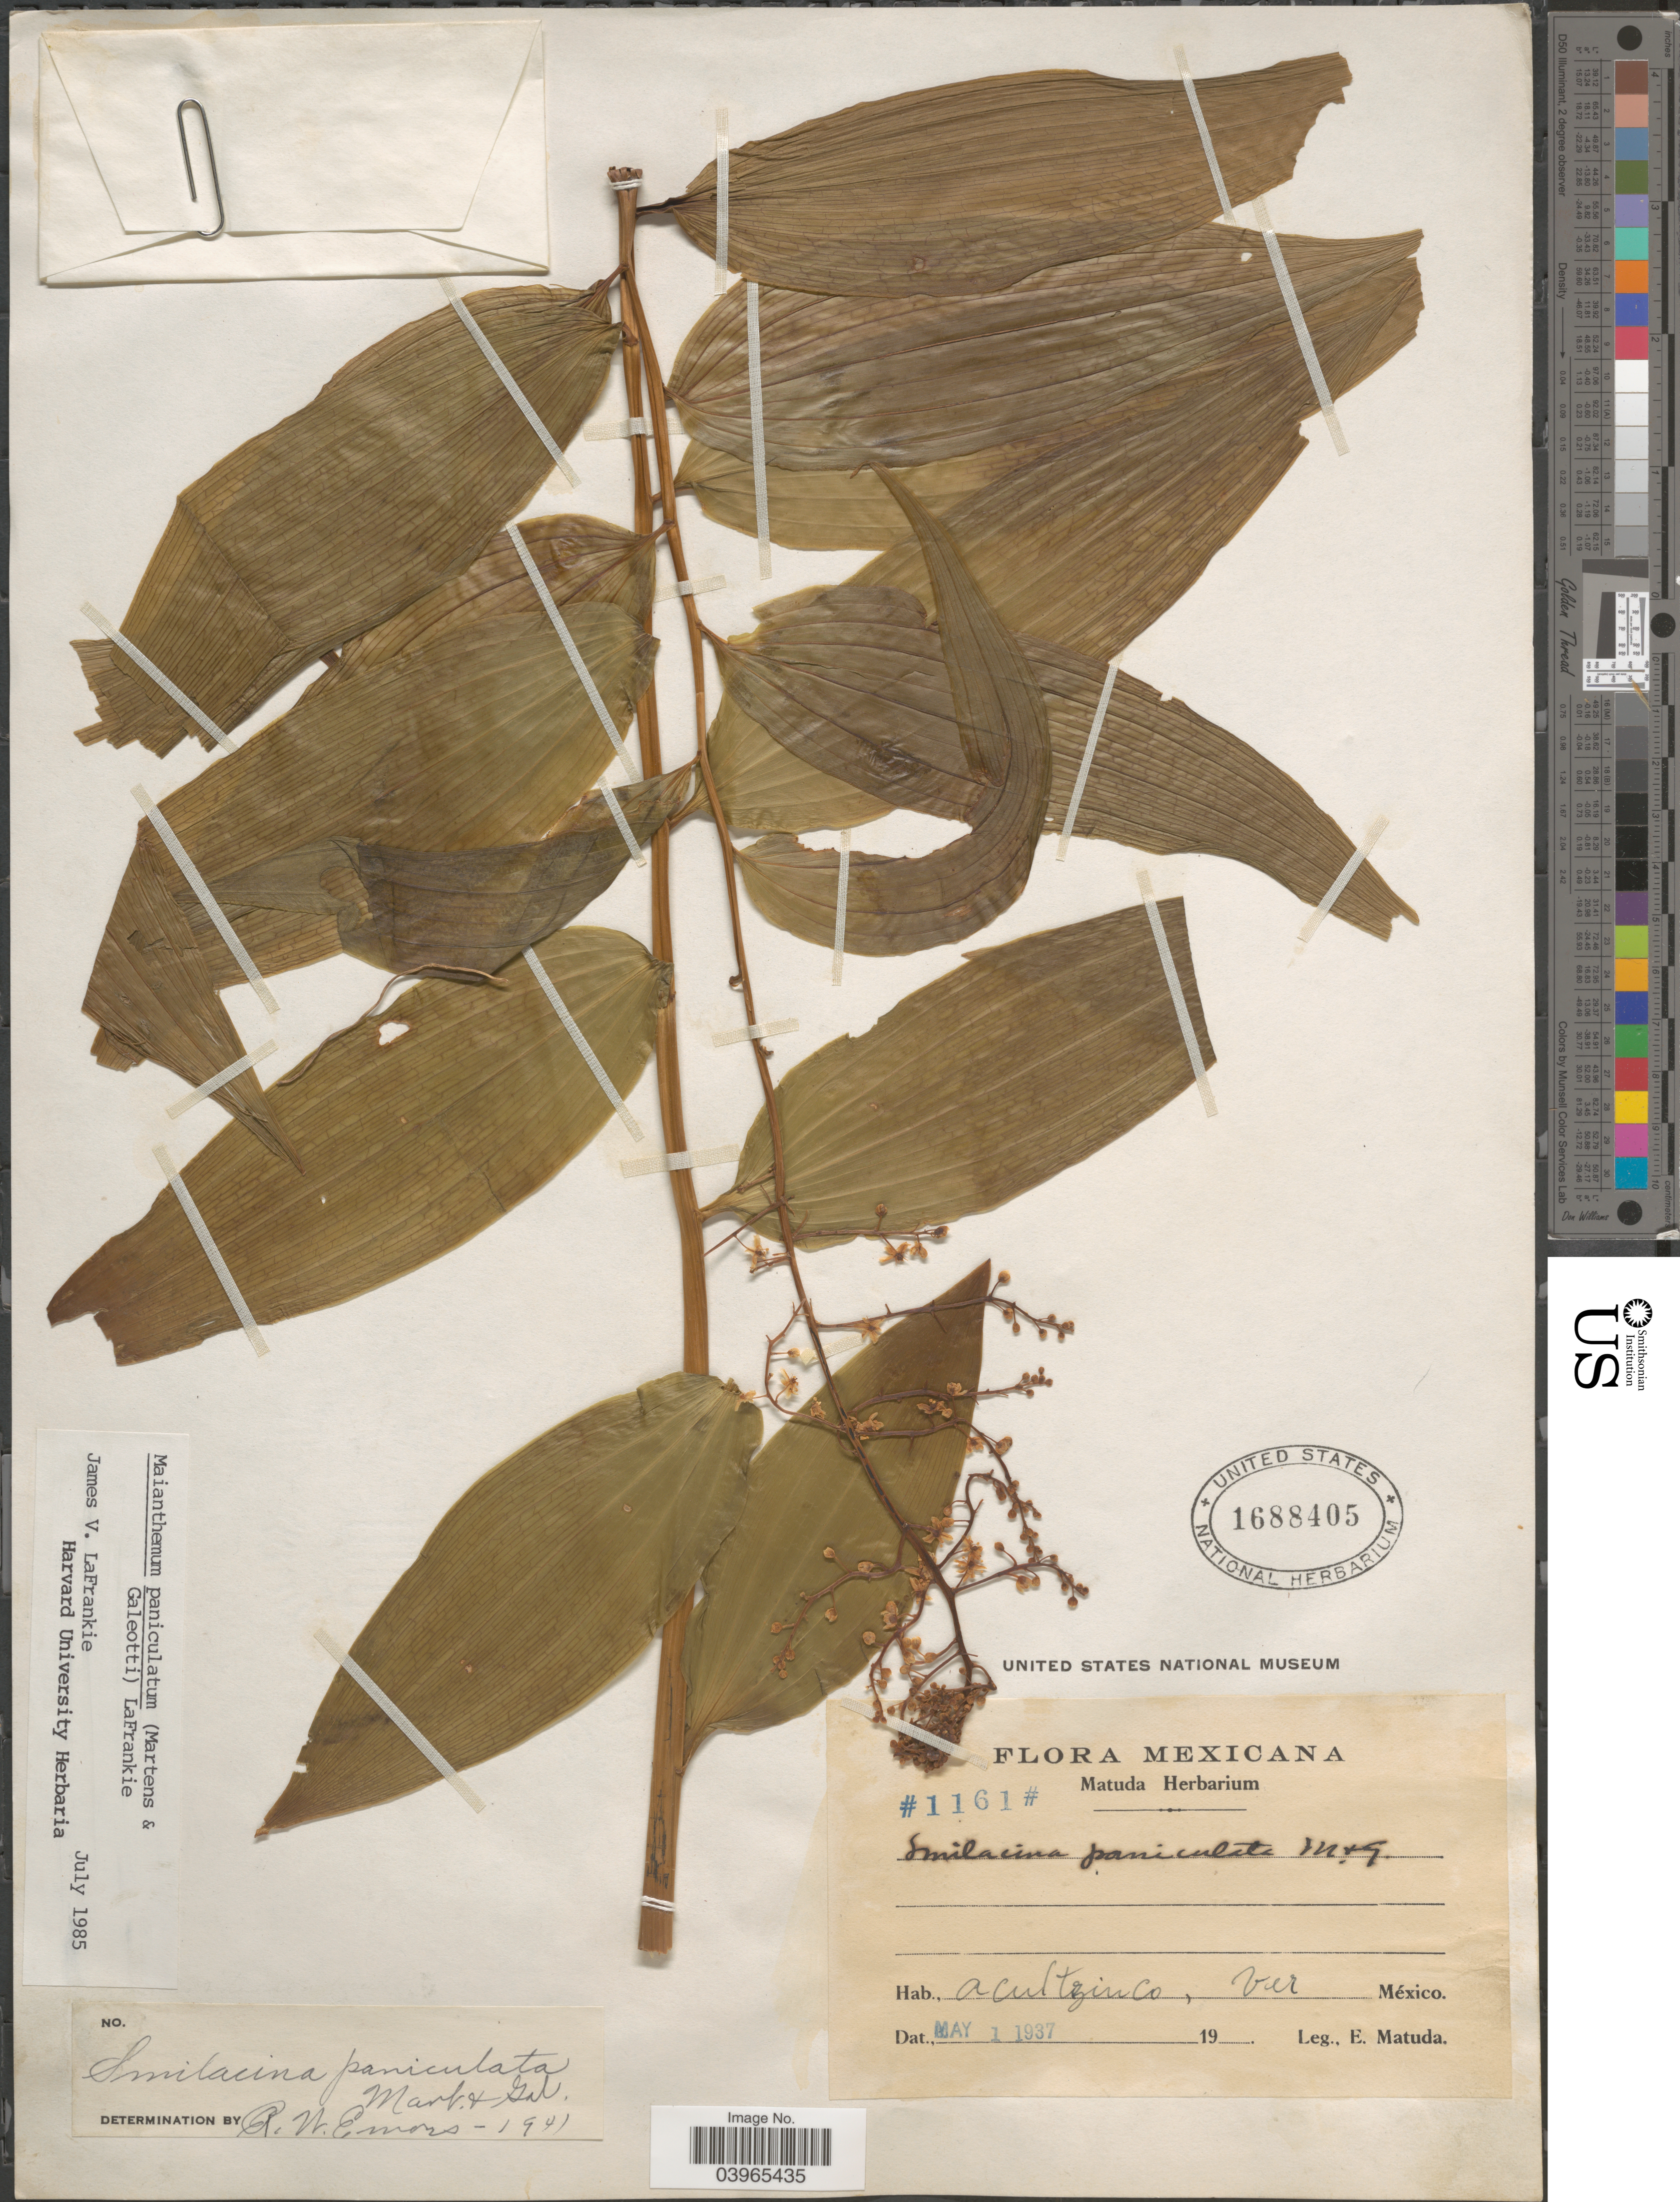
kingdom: Plantae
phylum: Tracheophyta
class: Liliopsida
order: Asparagales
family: Asparagaceae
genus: Maianthemum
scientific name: Maianthemum paniculatum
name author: (M. Martens & Galeotti) LaFrankie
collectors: E. Matuda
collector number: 1161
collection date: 1937-05-01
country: Mexico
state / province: Veracruz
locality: Acultzinco, Ver.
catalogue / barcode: US 1688405